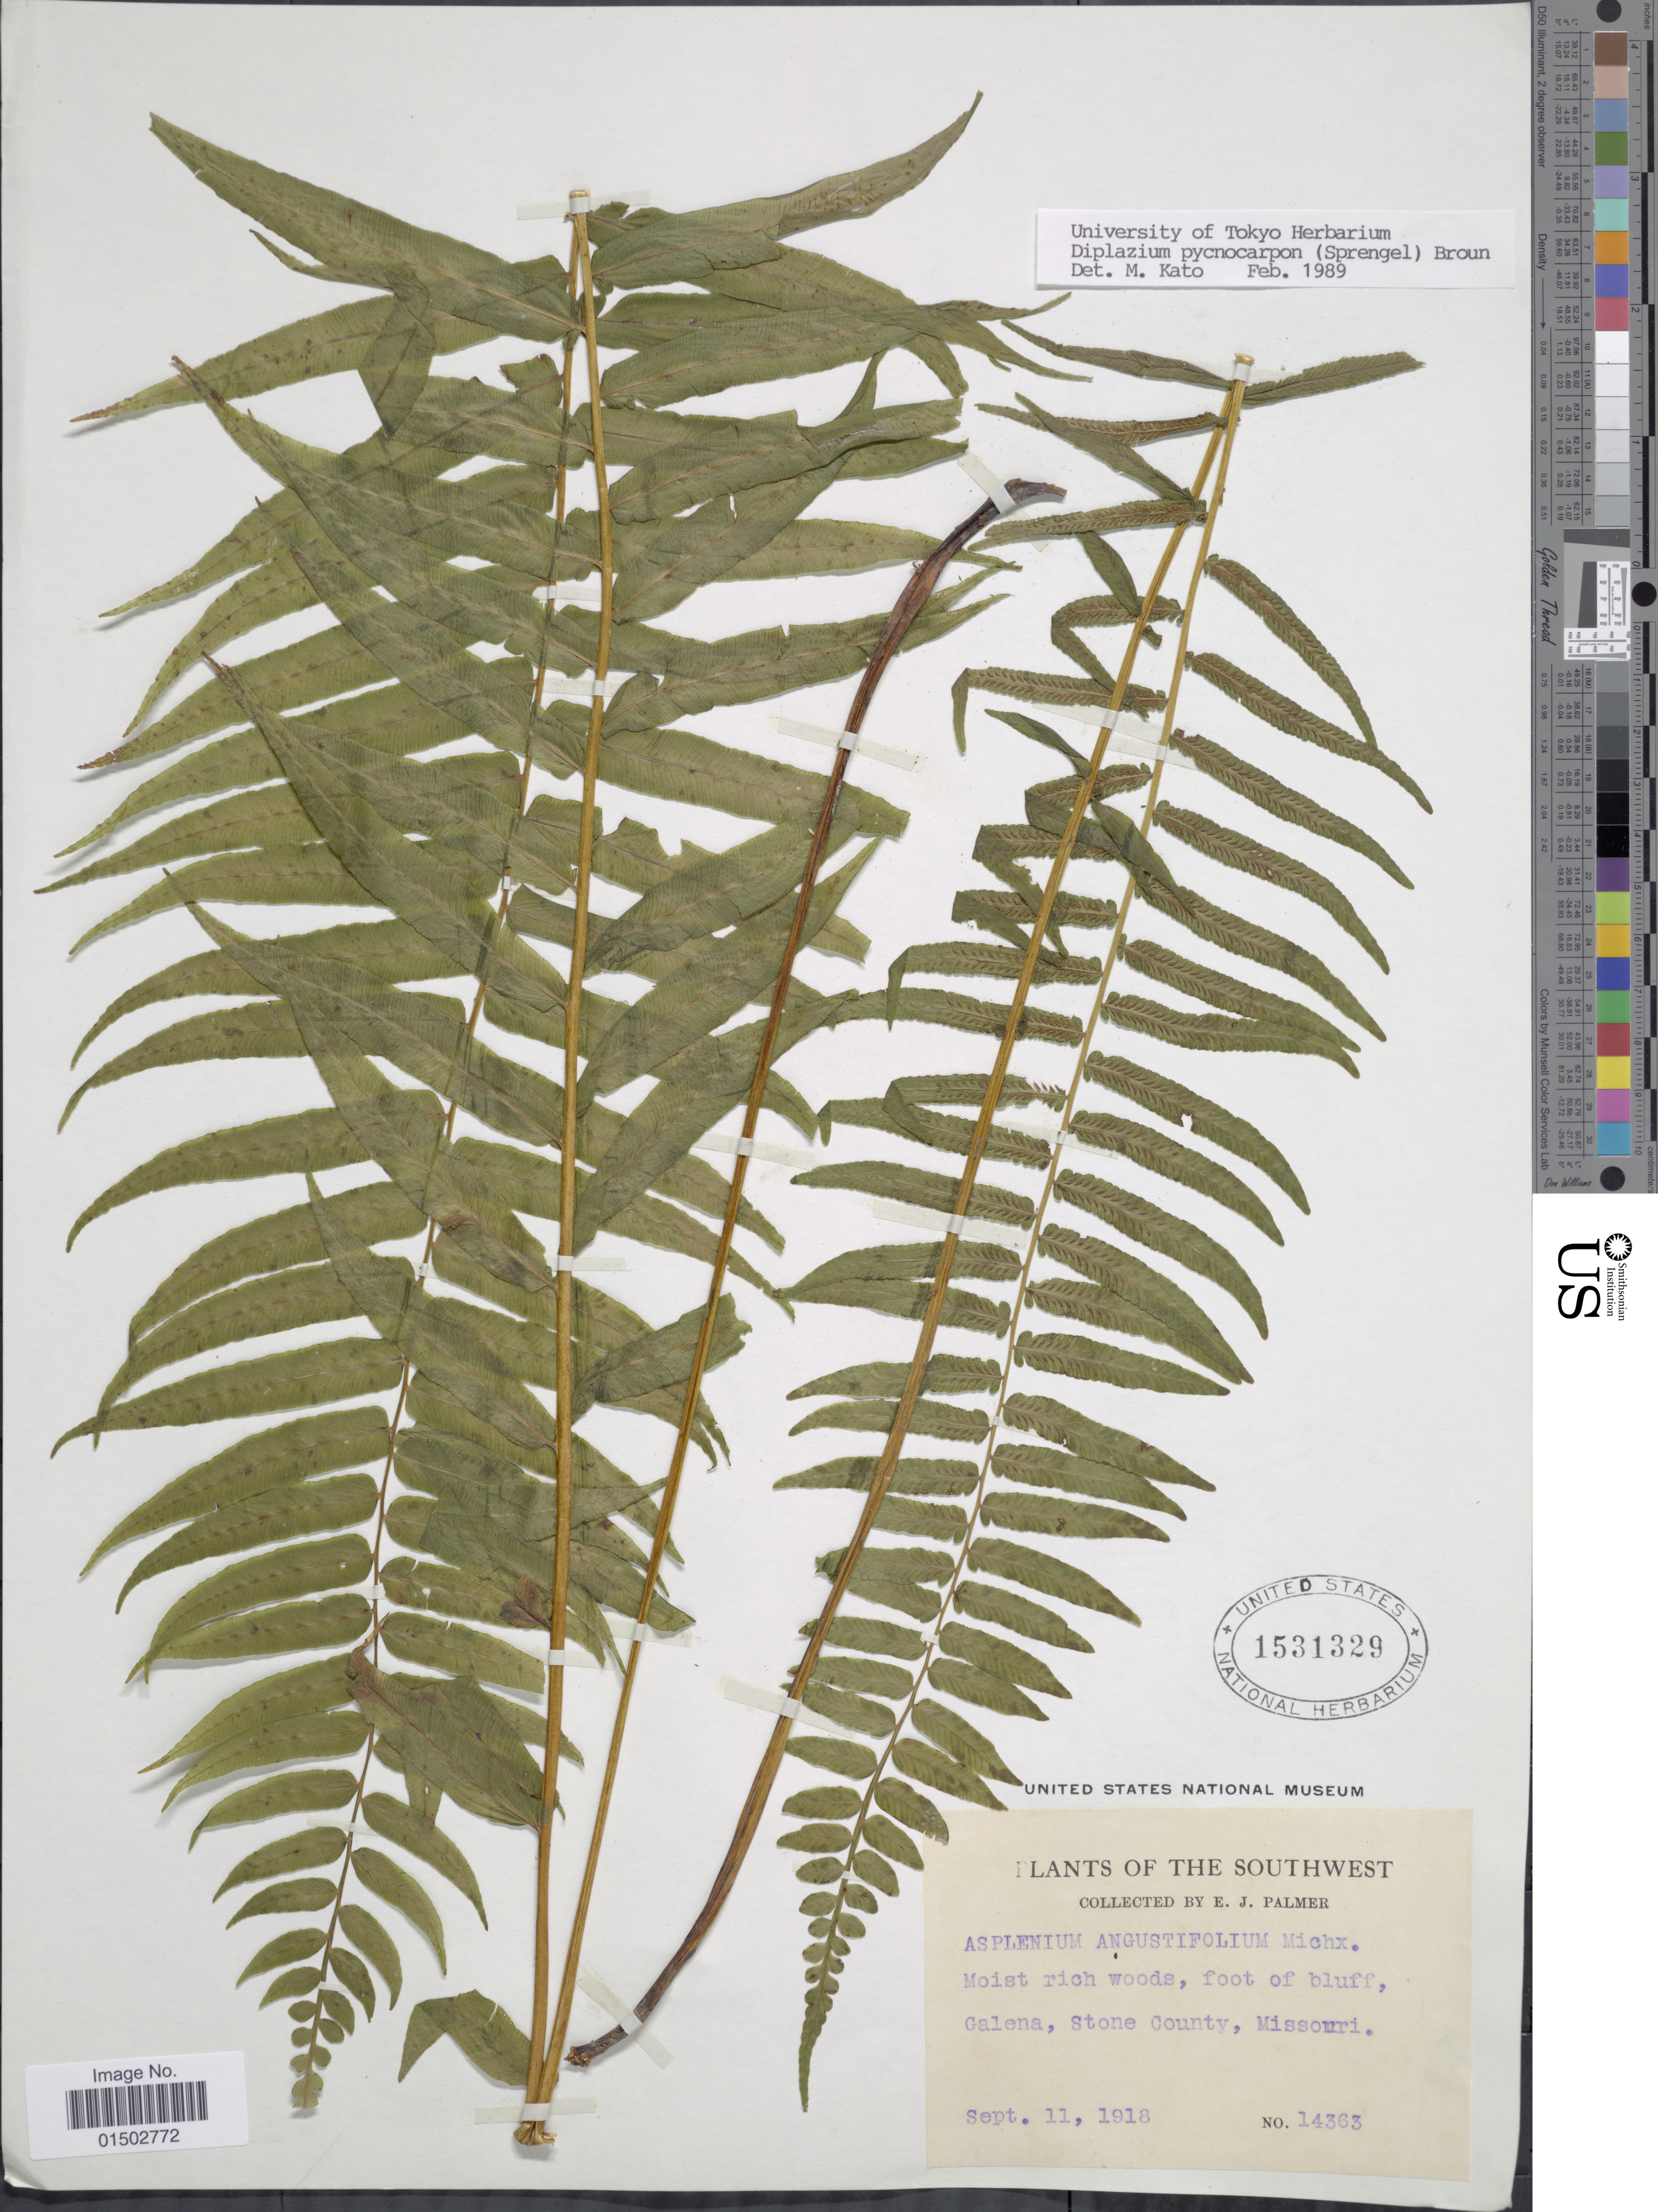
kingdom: Plantae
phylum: Tracheophyta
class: Polypodiopsida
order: Polypodiales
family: Diplaziopsidaceae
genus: Homalosorus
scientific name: Homalosorus pycnocarpos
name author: (Spreng.) Pic. Serm.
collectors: E. J. Palmer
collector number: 14363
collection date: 1918-09-11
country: United States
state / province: Missouri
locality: Southwest, Galena, Stone County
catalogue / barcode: US 1531329